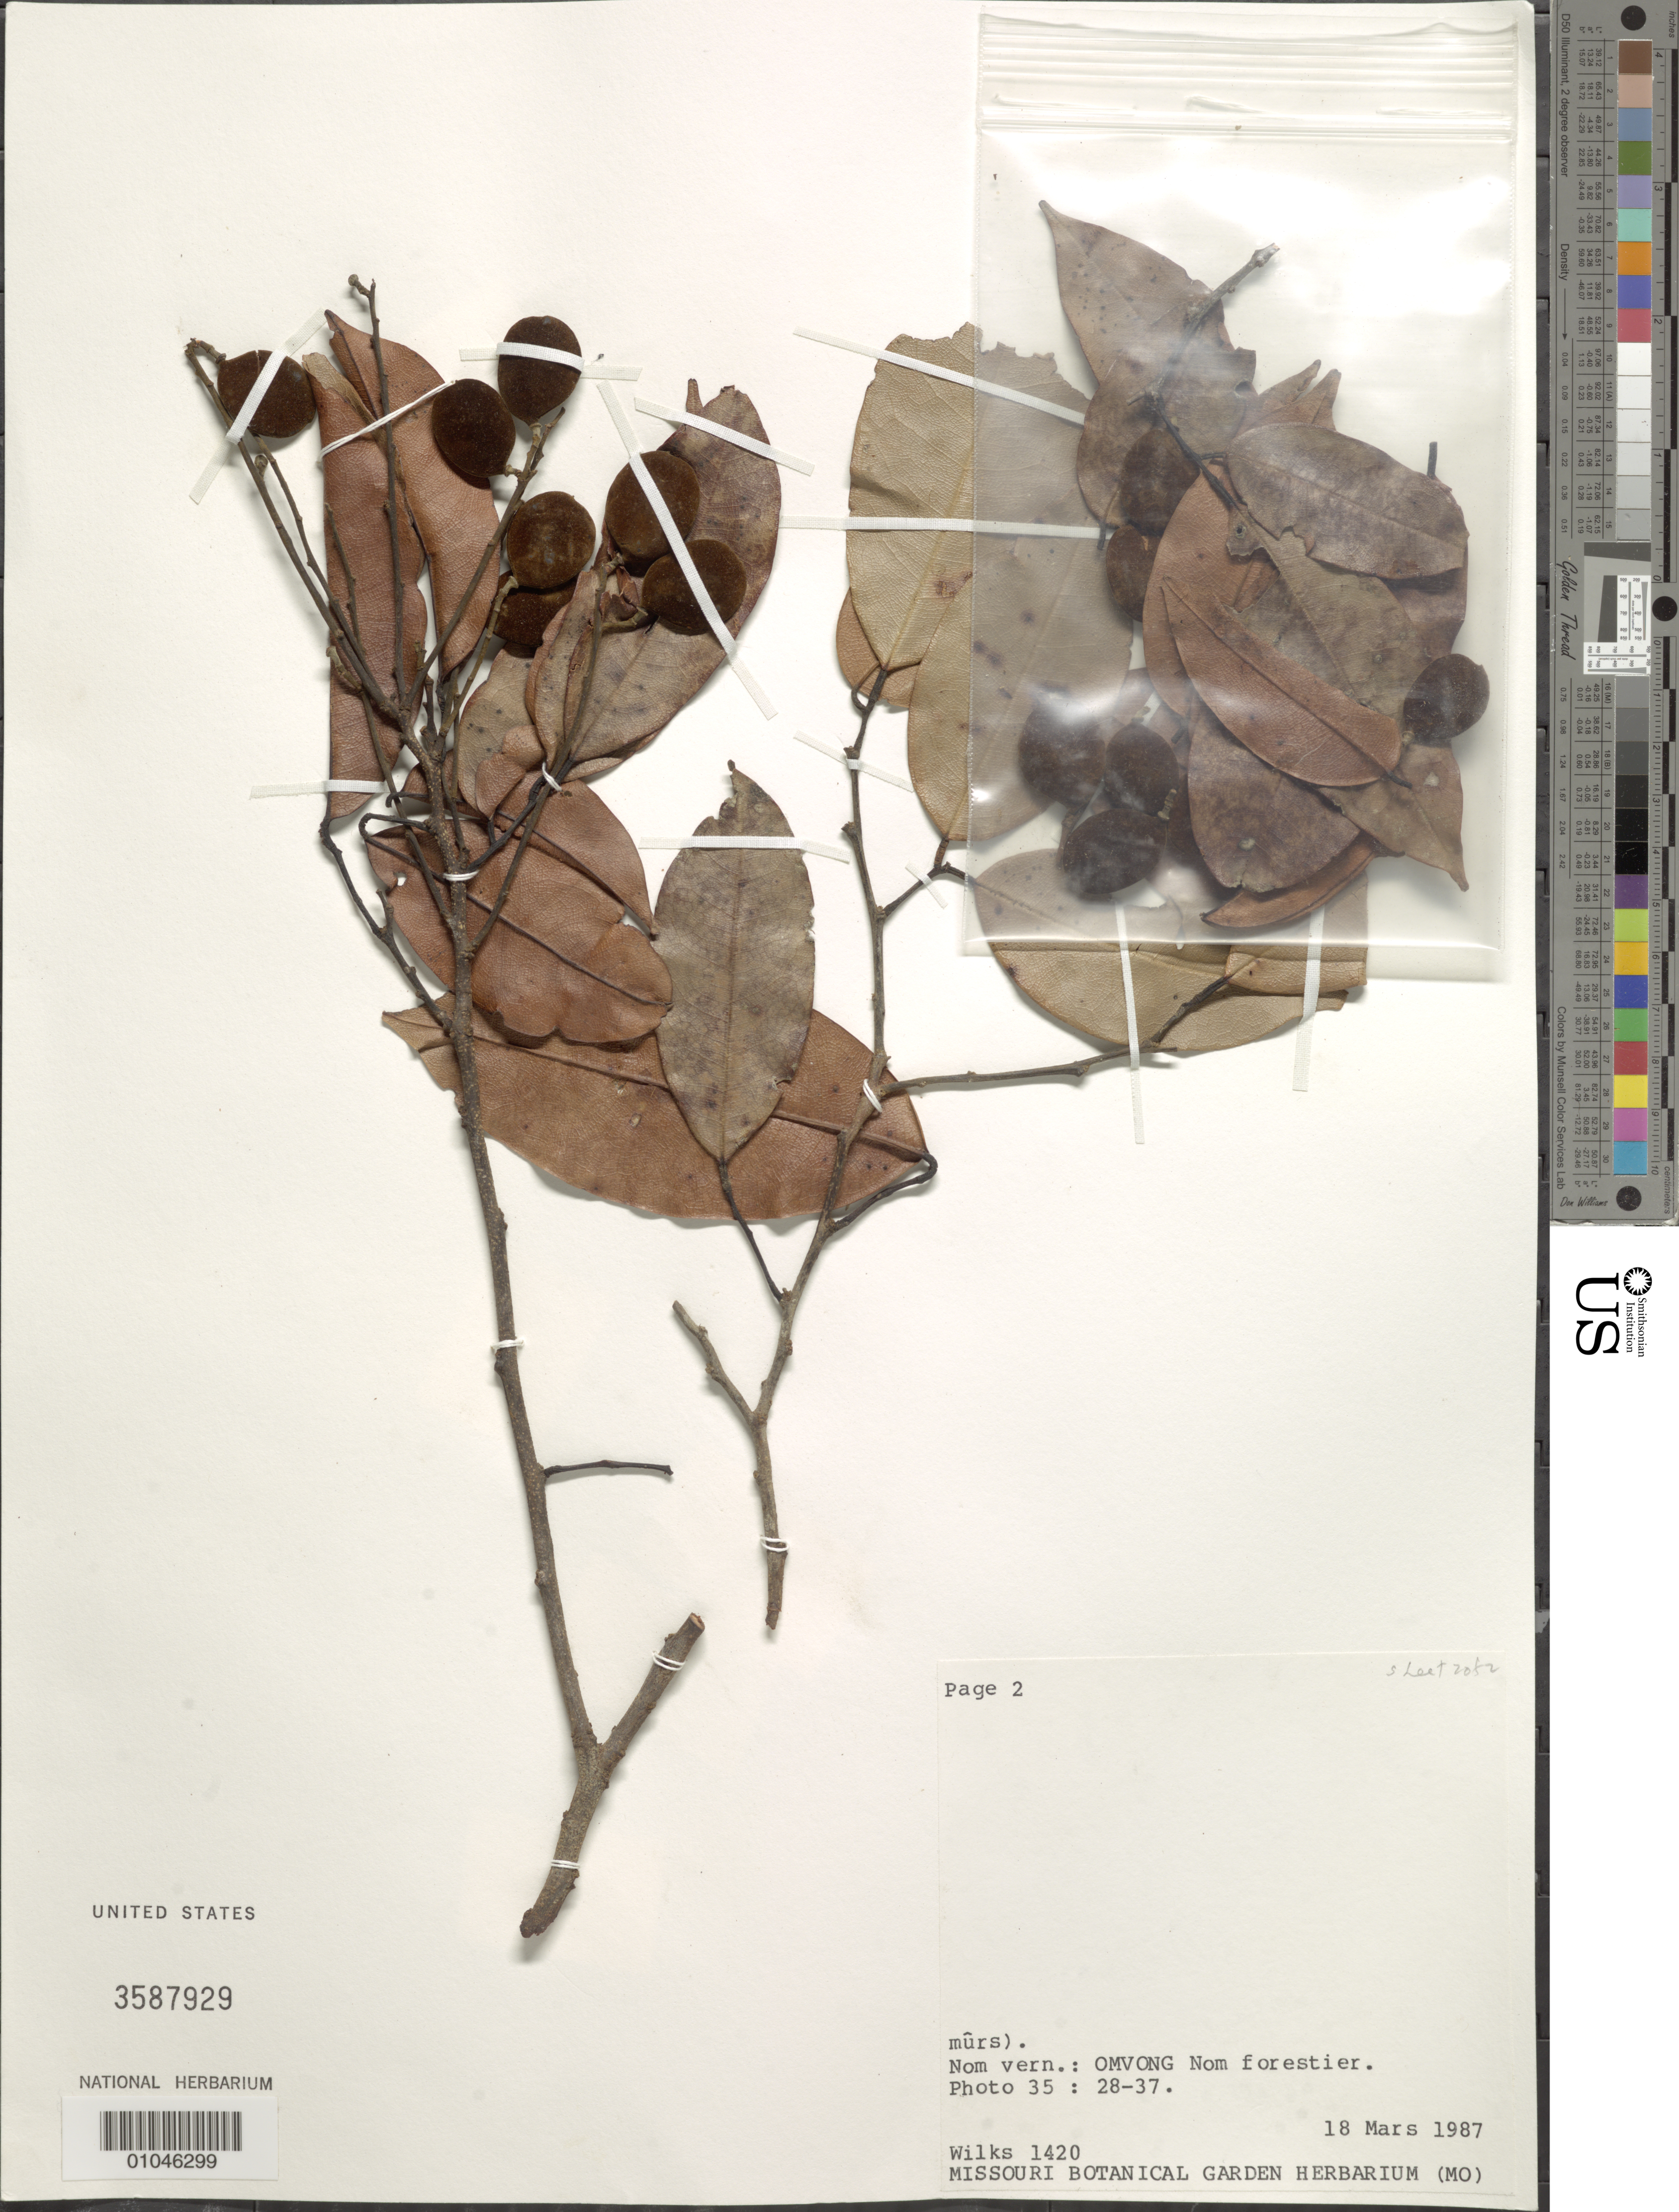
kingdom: Plantae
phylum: Tracheophyta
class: Magnoliopsida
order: Fabales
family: Fabaceae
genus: Dialium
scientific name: Dialium pachyphyllum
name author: Harms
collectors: C. Wilks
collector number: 1420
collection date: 1987-03-18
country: Gabon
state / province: Ogooue-Ivindo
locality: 20 km N de Koumameyoung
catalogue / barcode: US 3587929